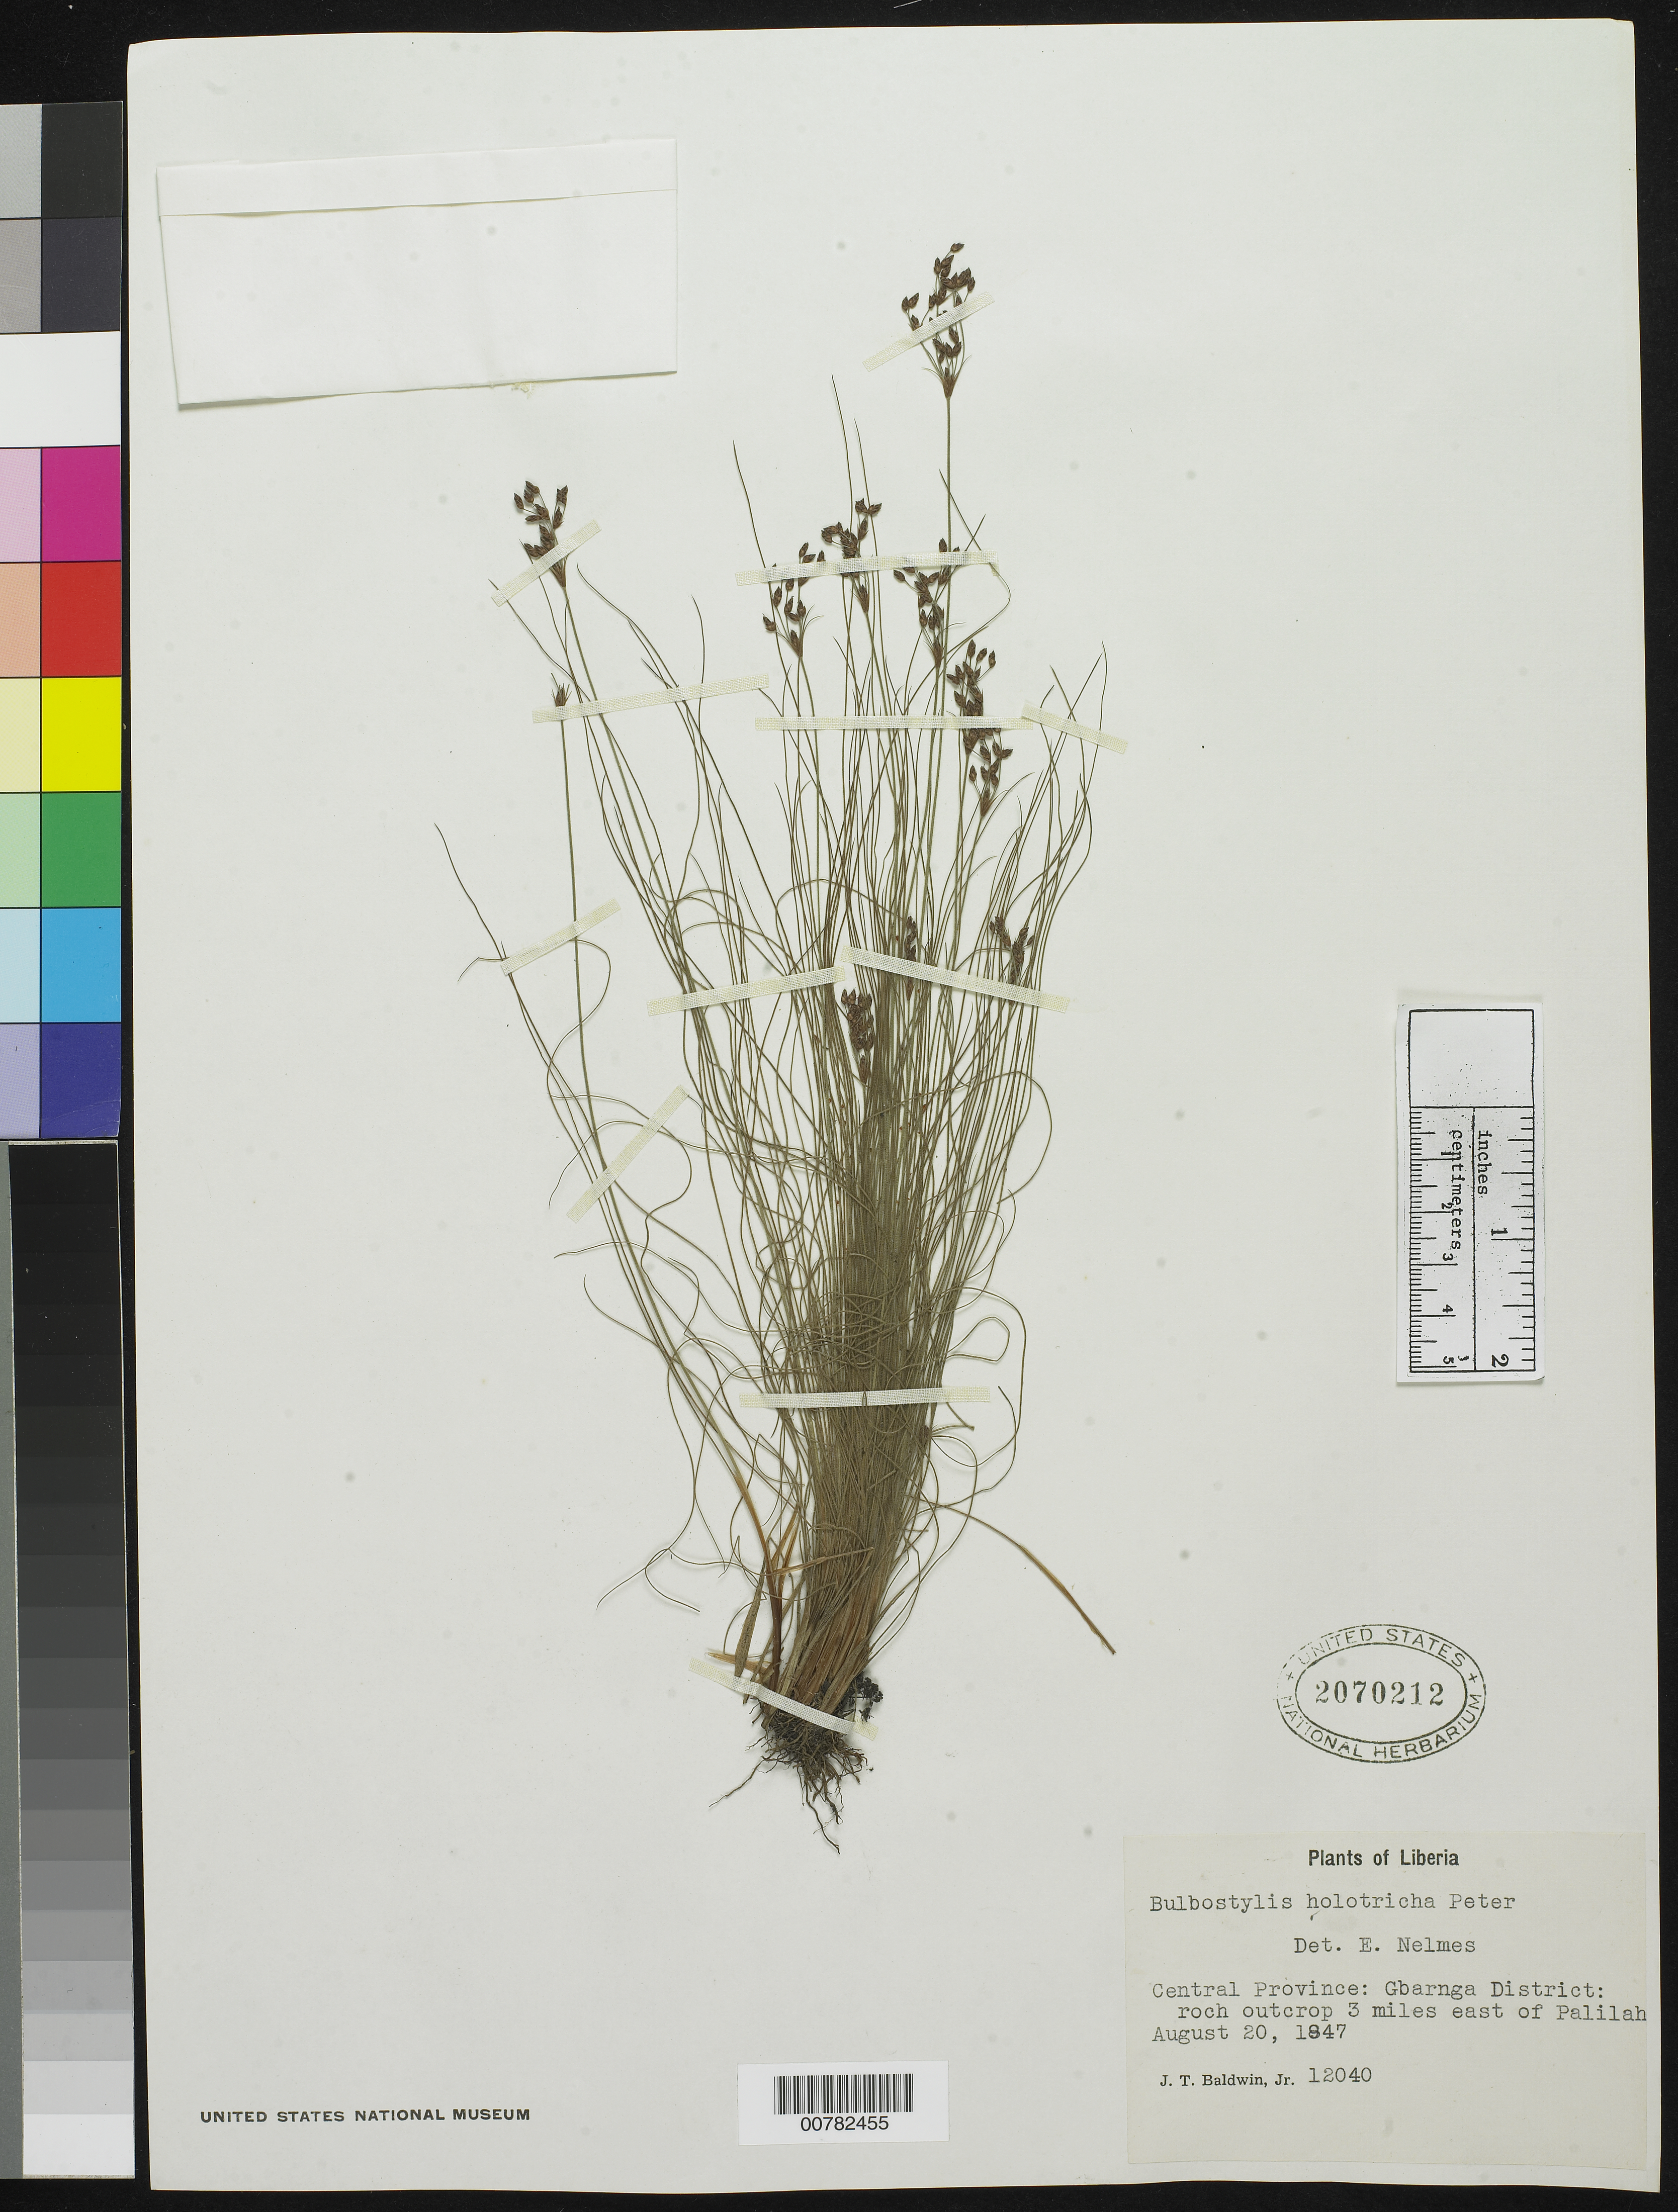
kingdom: Plantae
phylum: Tracheophyta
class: Liliopsida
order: Poales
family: Cyperaceae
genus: Bulbostylis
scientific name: Bulbostylis congolensis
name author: De Wild.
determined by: Strong, Mark T., (BOT), Smithsonian Institution - National Museum of Natural History (UNITED STATES)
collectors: J. T. Baldwin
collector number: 12040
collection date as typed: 20 Aug 1947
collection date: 1947-08-20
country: Liberia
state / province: Bong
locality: Central Province: Gbarnga District, 3 miles E of Palilah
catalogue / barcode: US 2070212